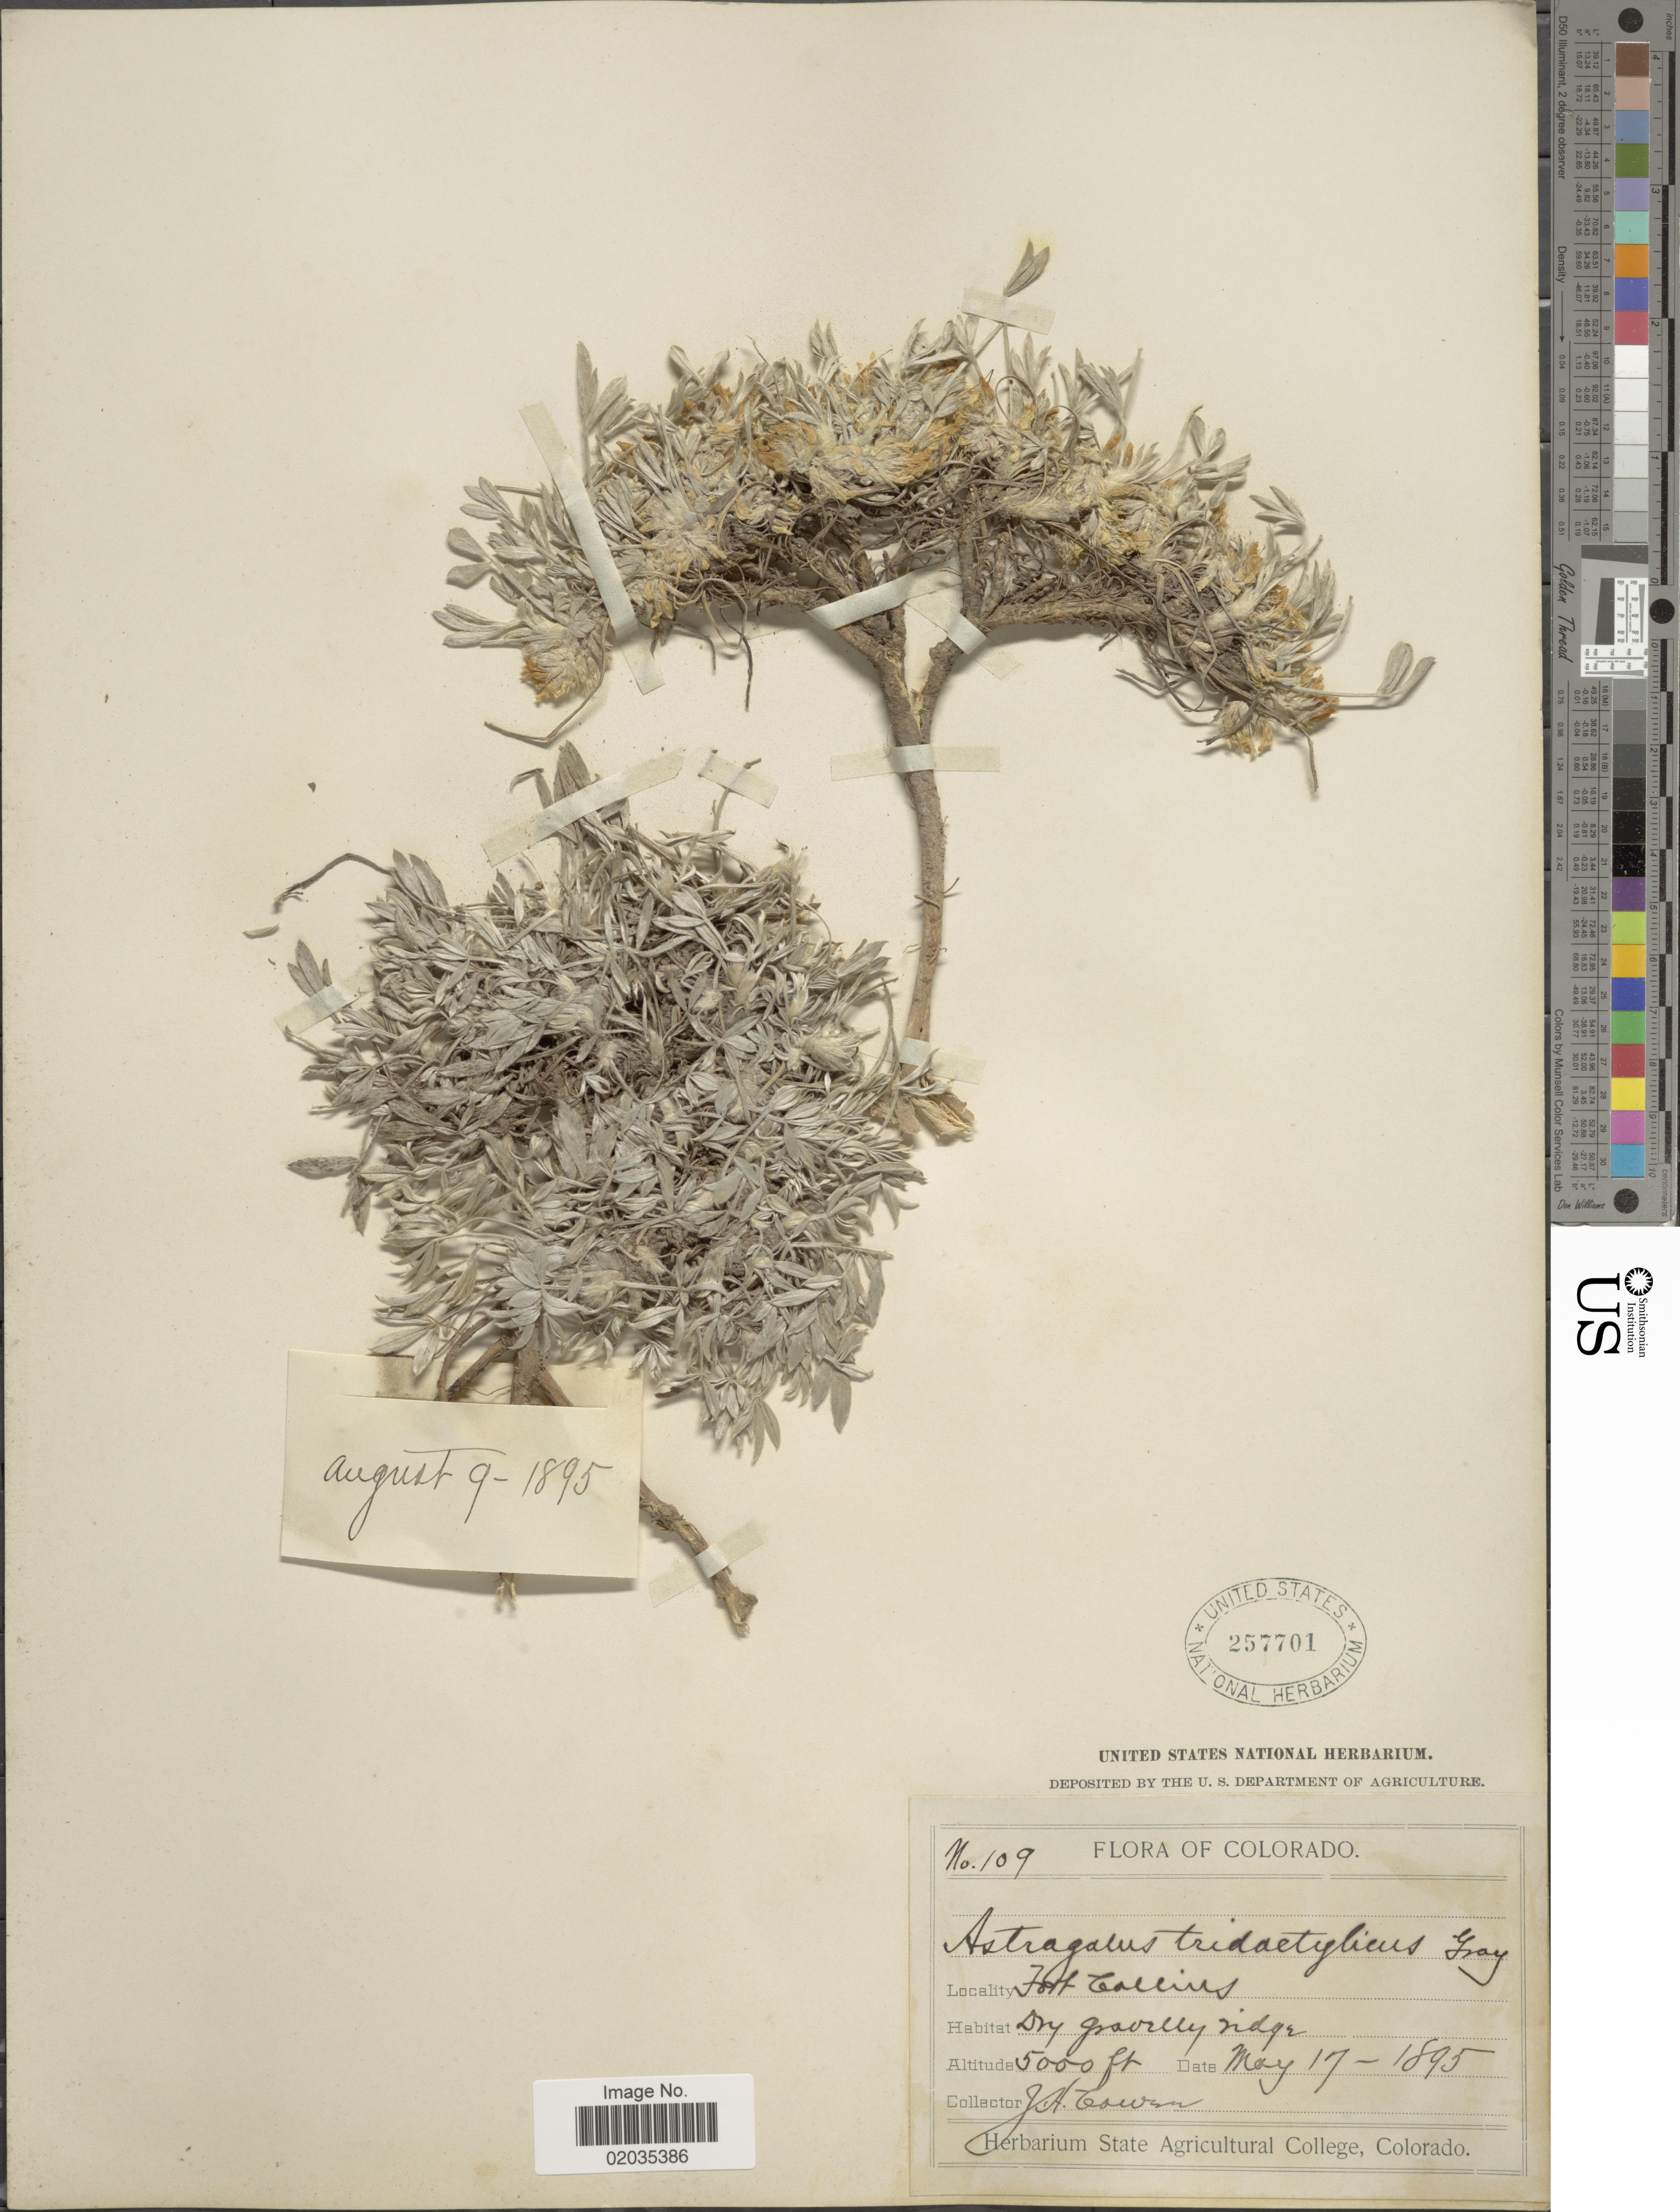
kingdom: Plantae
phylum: Tracheophyta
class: Magnoliopsida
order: Fabales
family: Fabaceae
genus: Astragalus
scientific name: Astragalus tridactylicus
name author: A. Gray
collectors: J. H. Cowen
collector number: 109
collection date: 1895-05-17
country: United States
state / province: Colorado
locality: Fort Collins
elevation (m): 1524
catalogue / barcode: US 257701